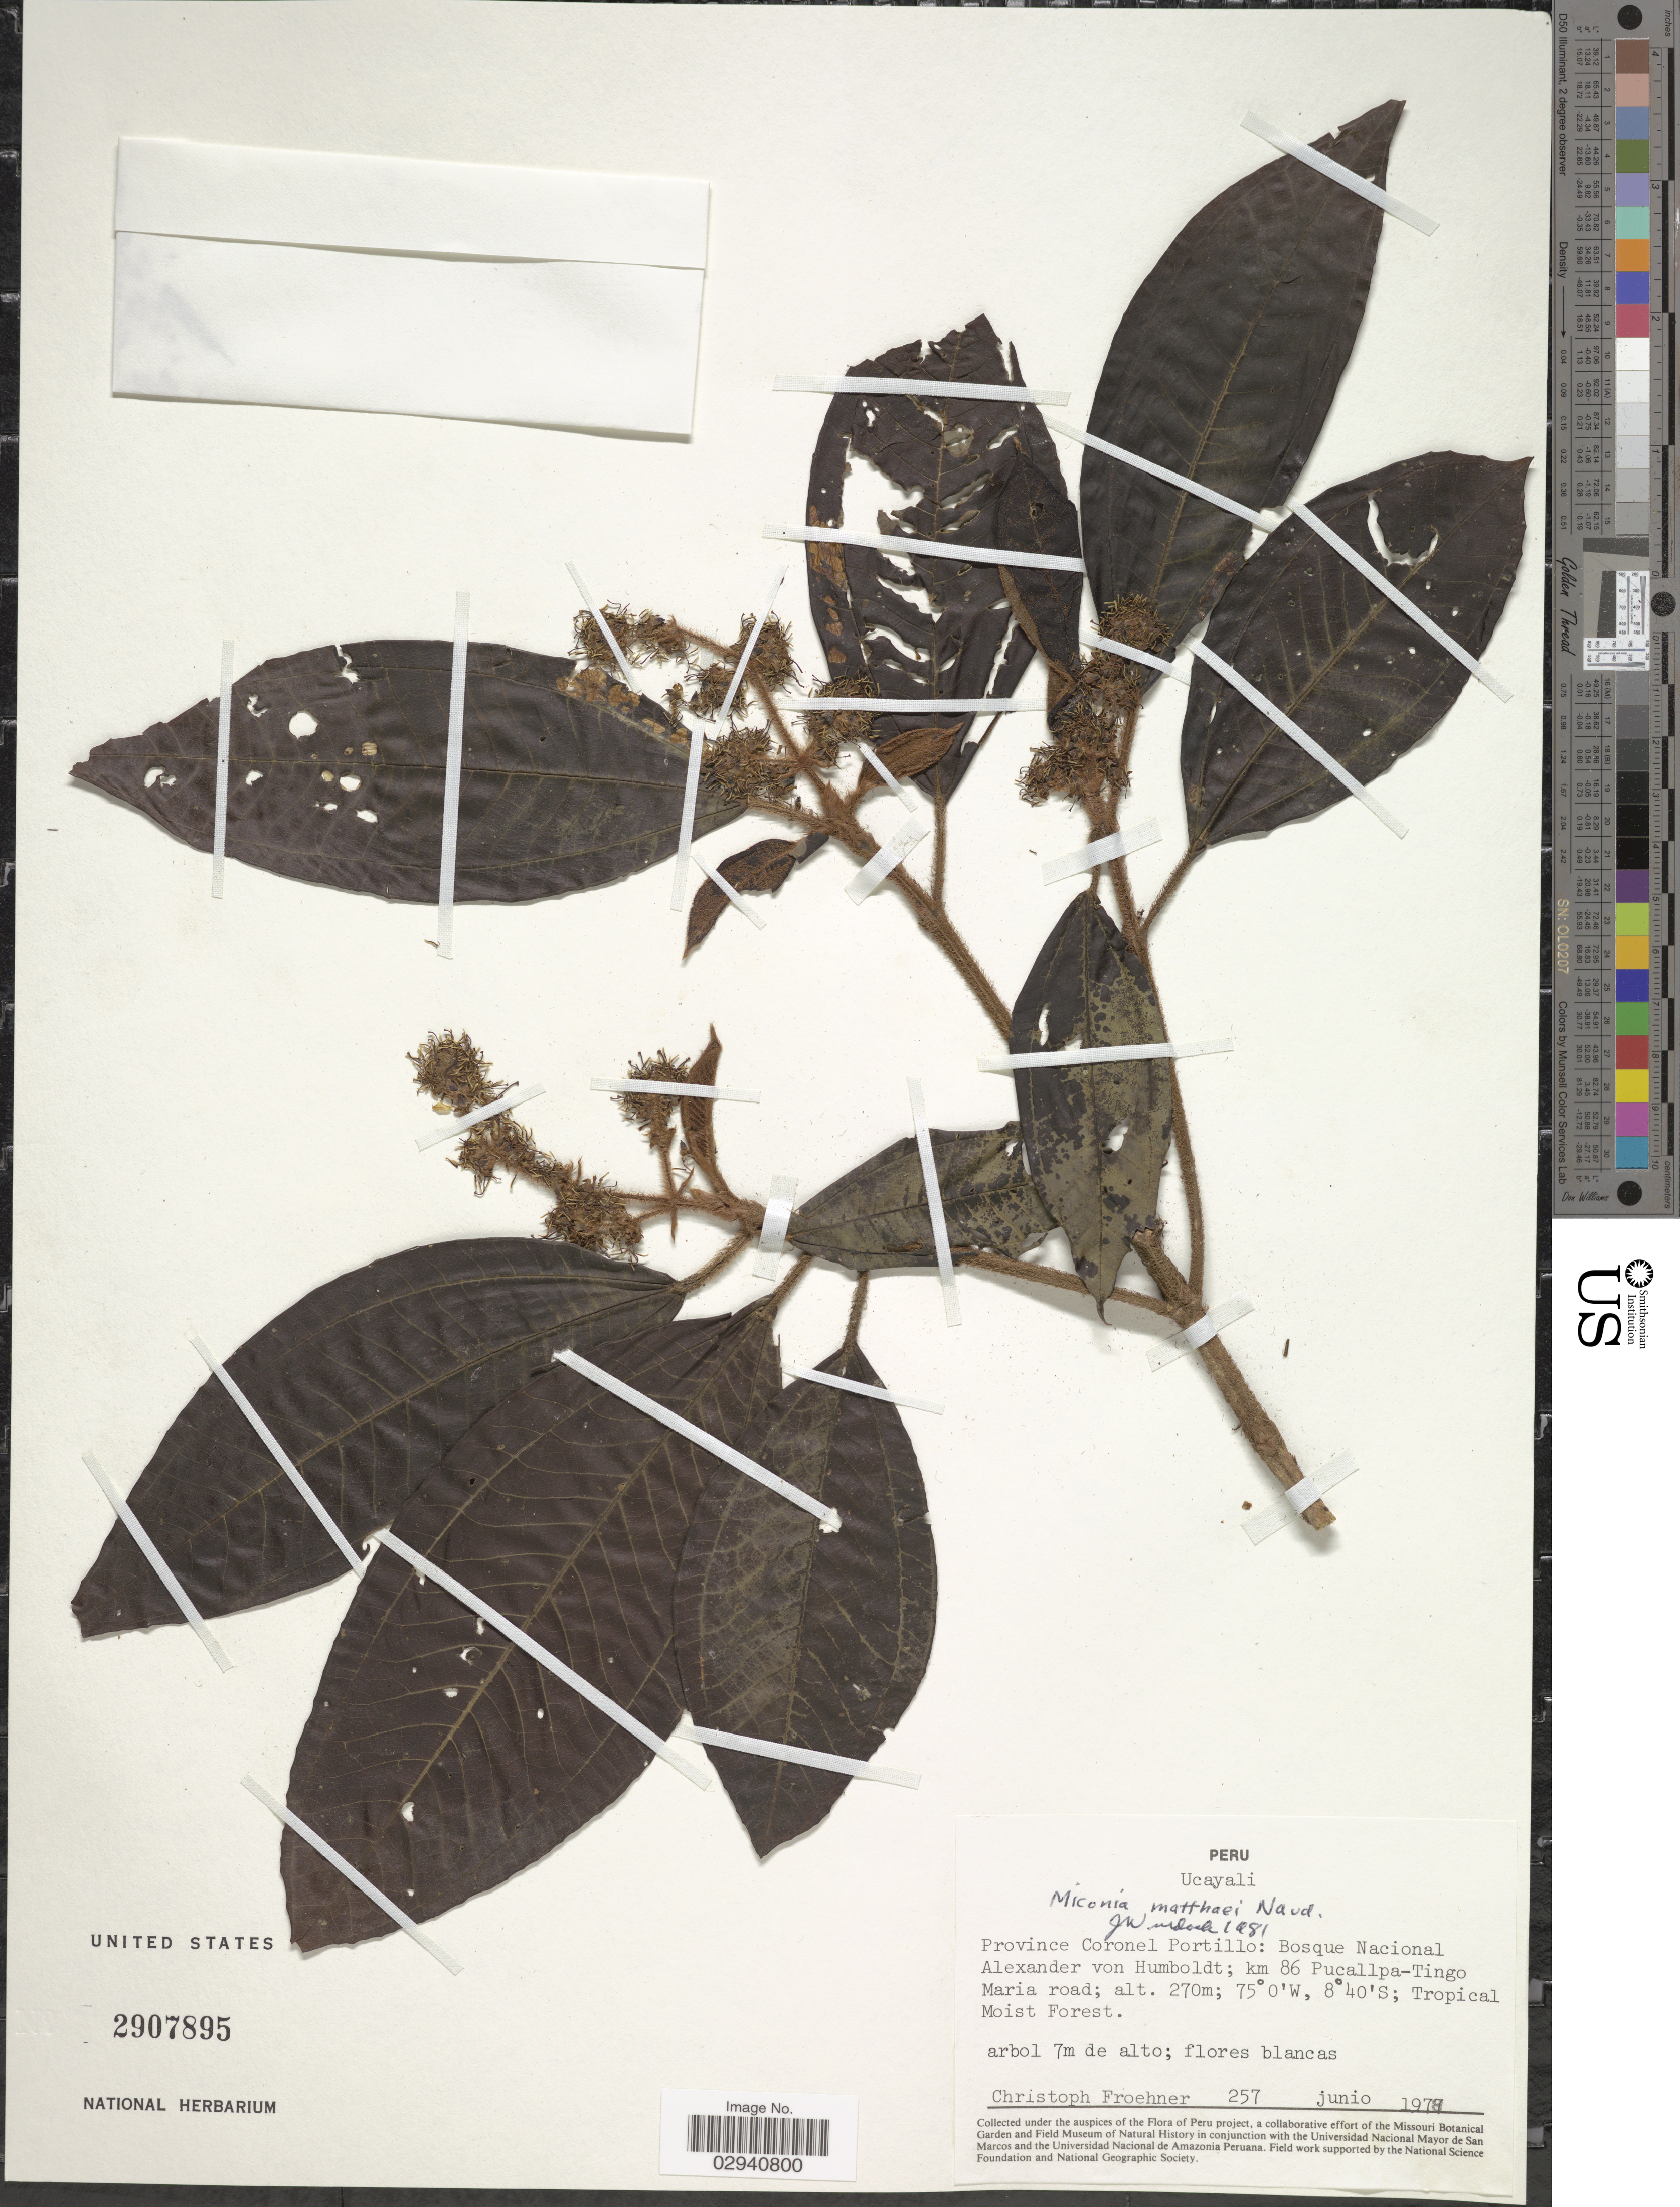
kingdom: Plantae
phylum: Tracheophyta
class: Magnoliopsida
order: Myrtales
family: Melastomataceae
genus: Miconia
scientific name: Miconia matthaei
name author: Naudin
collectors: C. Froehner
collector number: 257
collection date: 1977-06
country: Peru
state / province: Ucayali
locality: Province Coronel Portillo: Bosque Nacional Alexander von Humboldt; km 86 Pucallpa-Tingo Maria road.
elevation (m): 270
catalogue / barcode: US 2907895